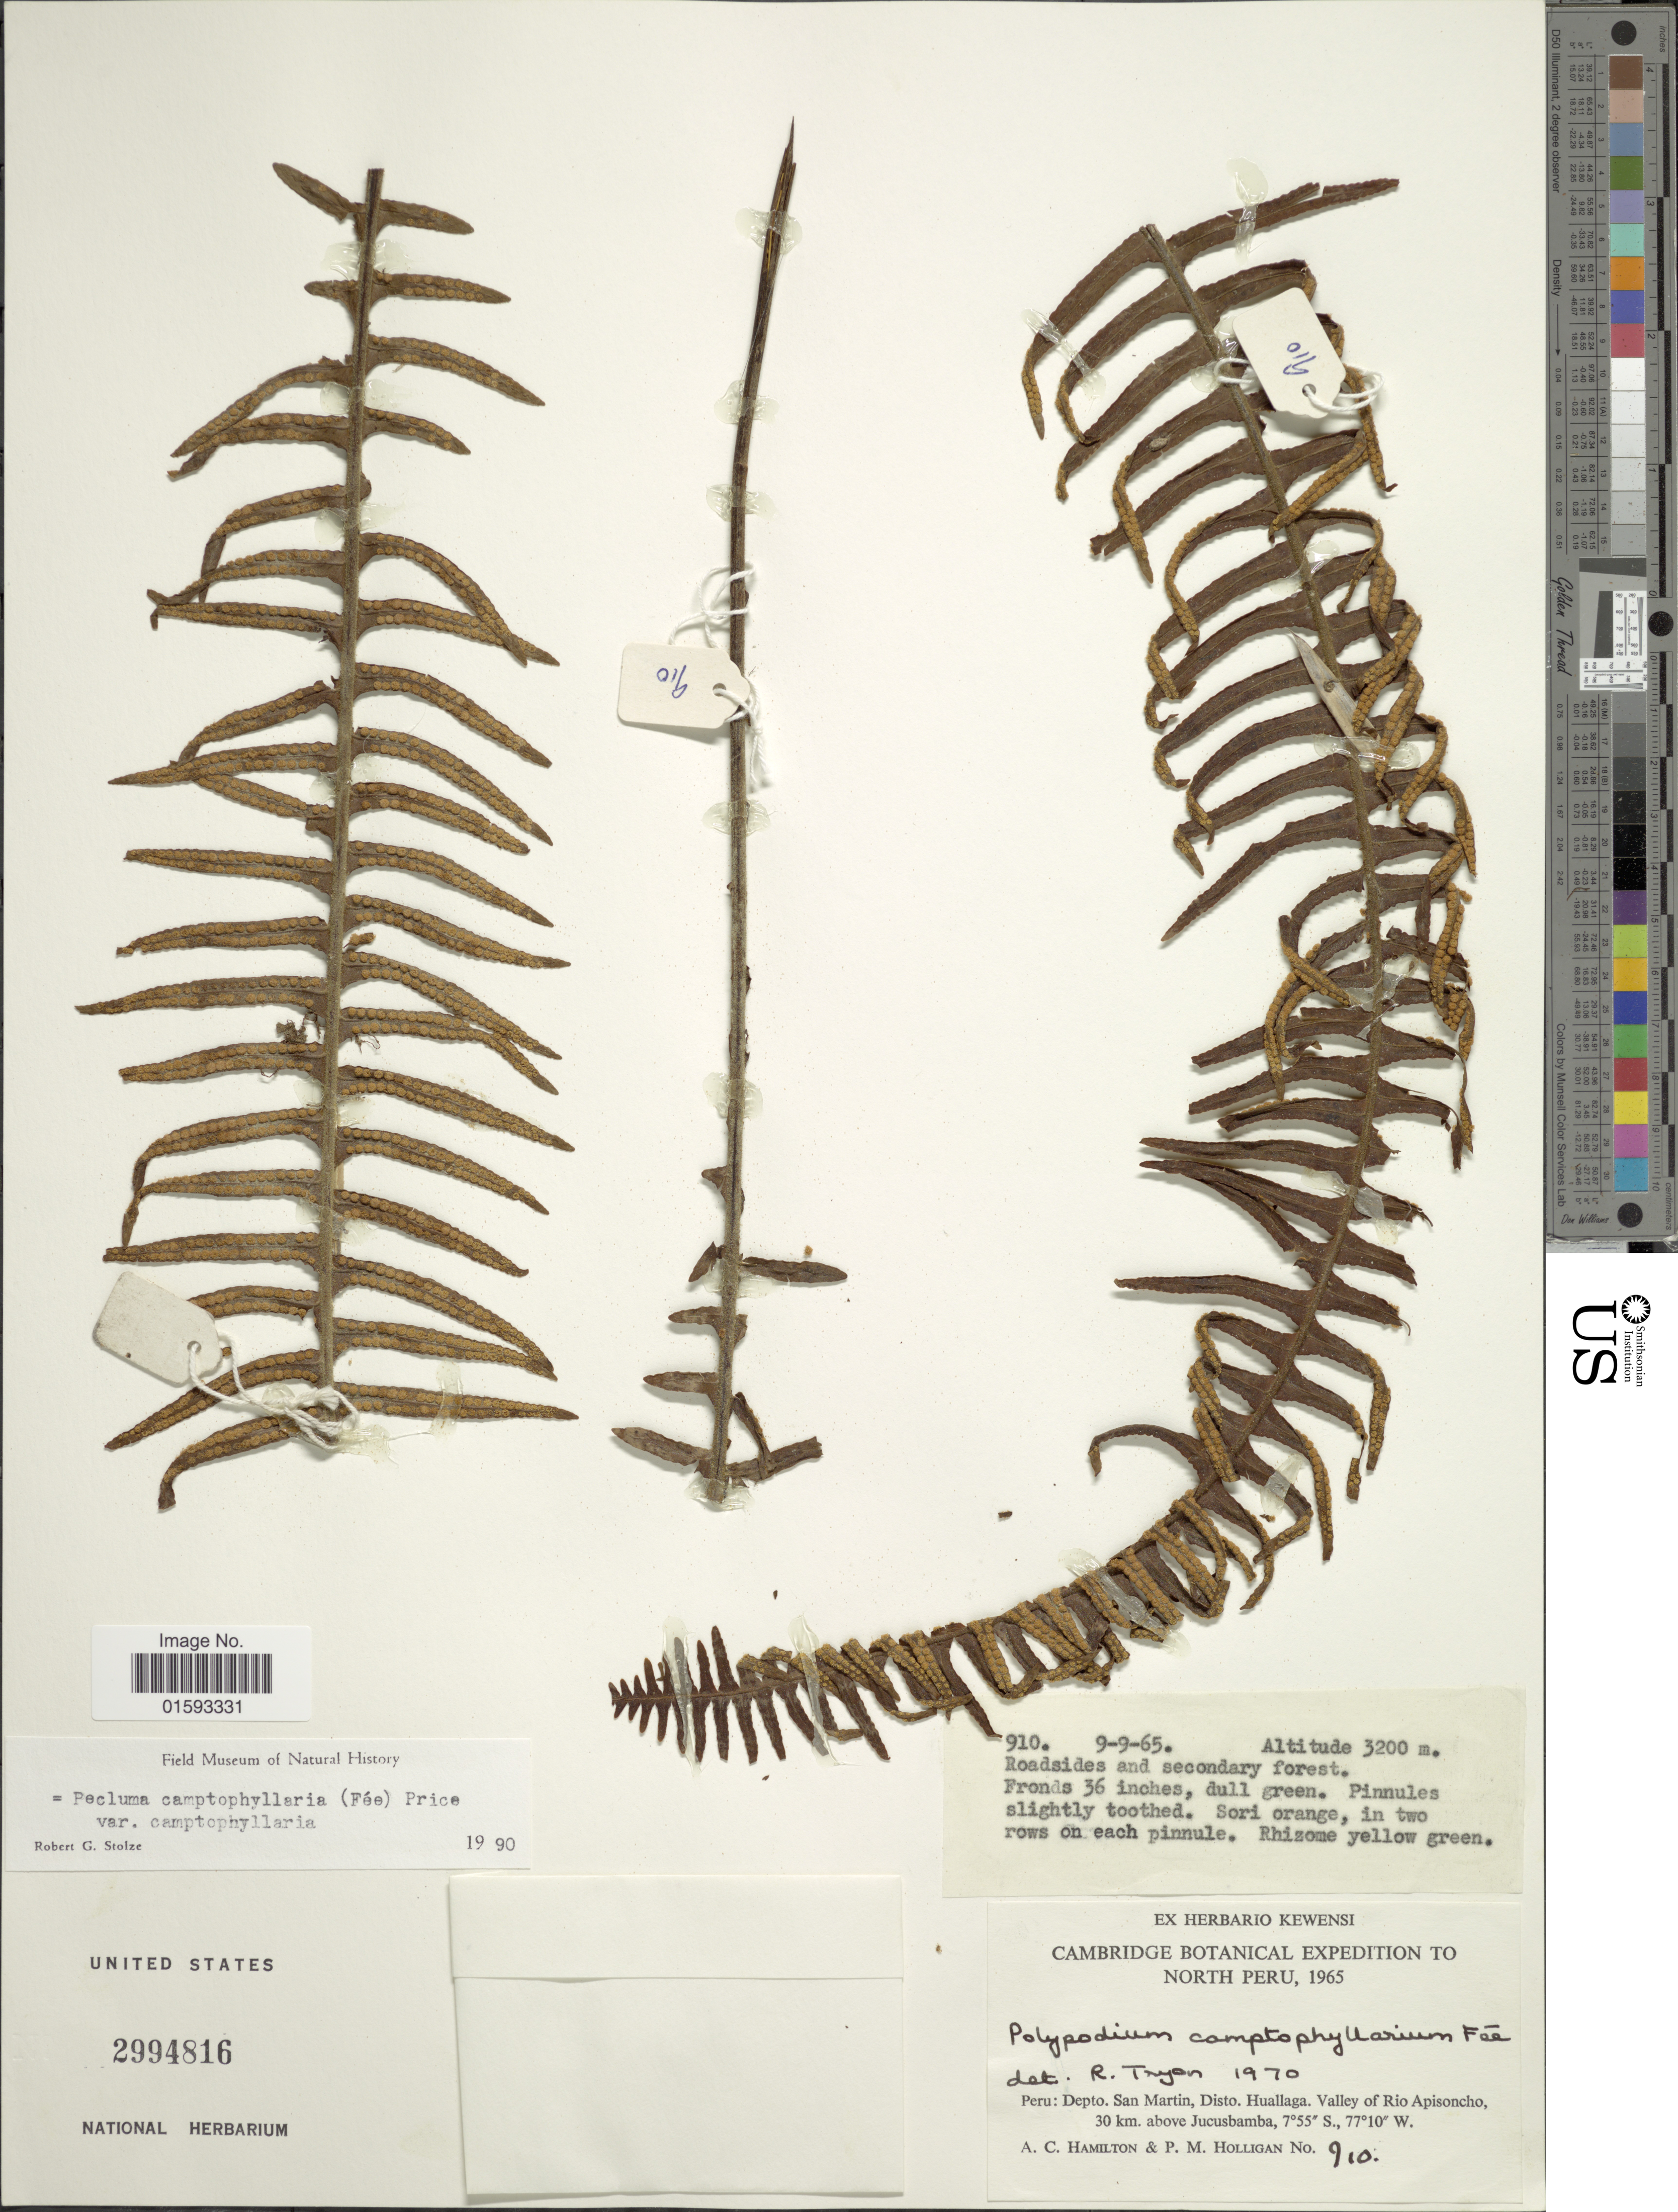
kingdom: Plantae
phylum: Tracheophyta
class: Polypodiopsida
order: Polypodiales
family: Polypodiaceae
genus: Pecluma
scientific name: Pecluma camptophyllaria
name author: (Fée) M.G. Price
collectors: A. Hamilton & P. Holligan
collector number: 910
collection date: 1965-09-09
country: Peru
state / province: San Martín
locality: North Peru, Disto. Huallaga, Valley of Rio Apisoncho, 30 km above Jucusbamba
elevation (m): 3200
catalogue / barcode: US 2994816